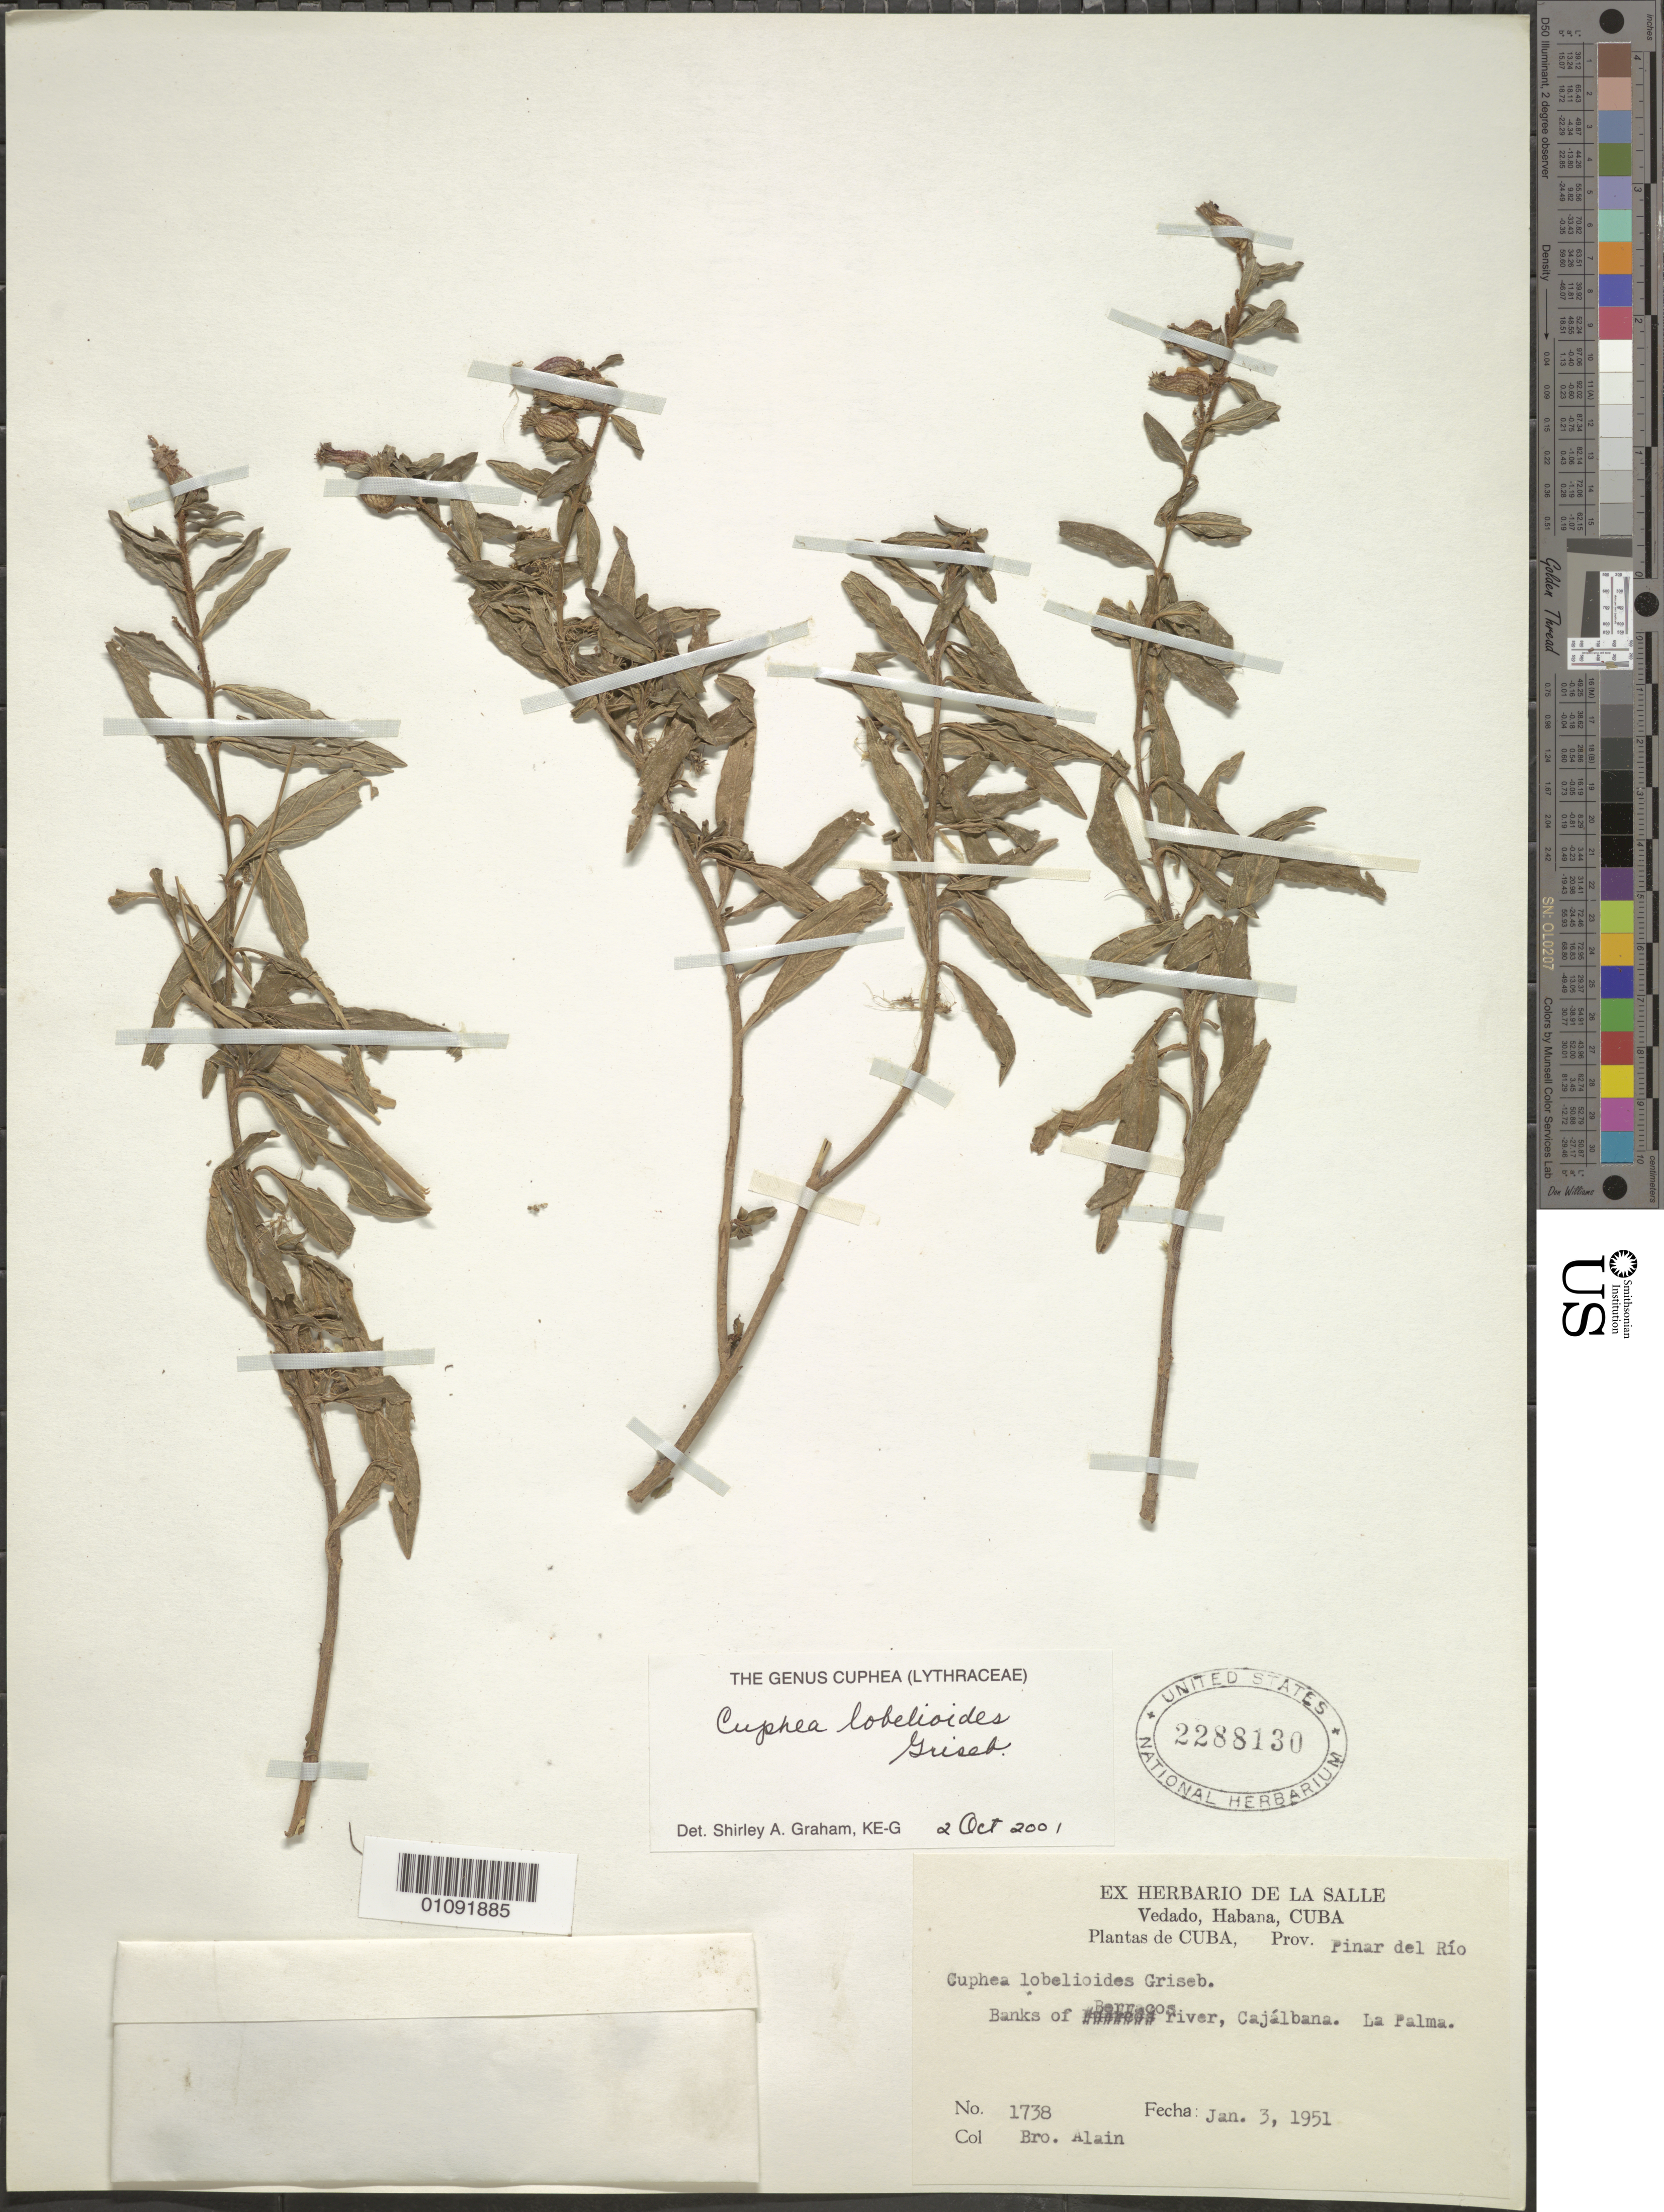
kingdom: Plantae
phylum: Tracheophyta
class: Magnoliopsida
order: Myrtales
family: Lythraceae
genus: Cuphea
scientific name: Cuphea lobelioides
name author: Griseb.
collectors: A. H. Liogier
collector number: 1738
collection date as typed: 03 Jan 1951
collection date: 1951-01-03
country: Cuba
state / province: Pinar del Rio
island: Cuba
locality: Pinar del Rio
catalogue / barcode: US 2288130